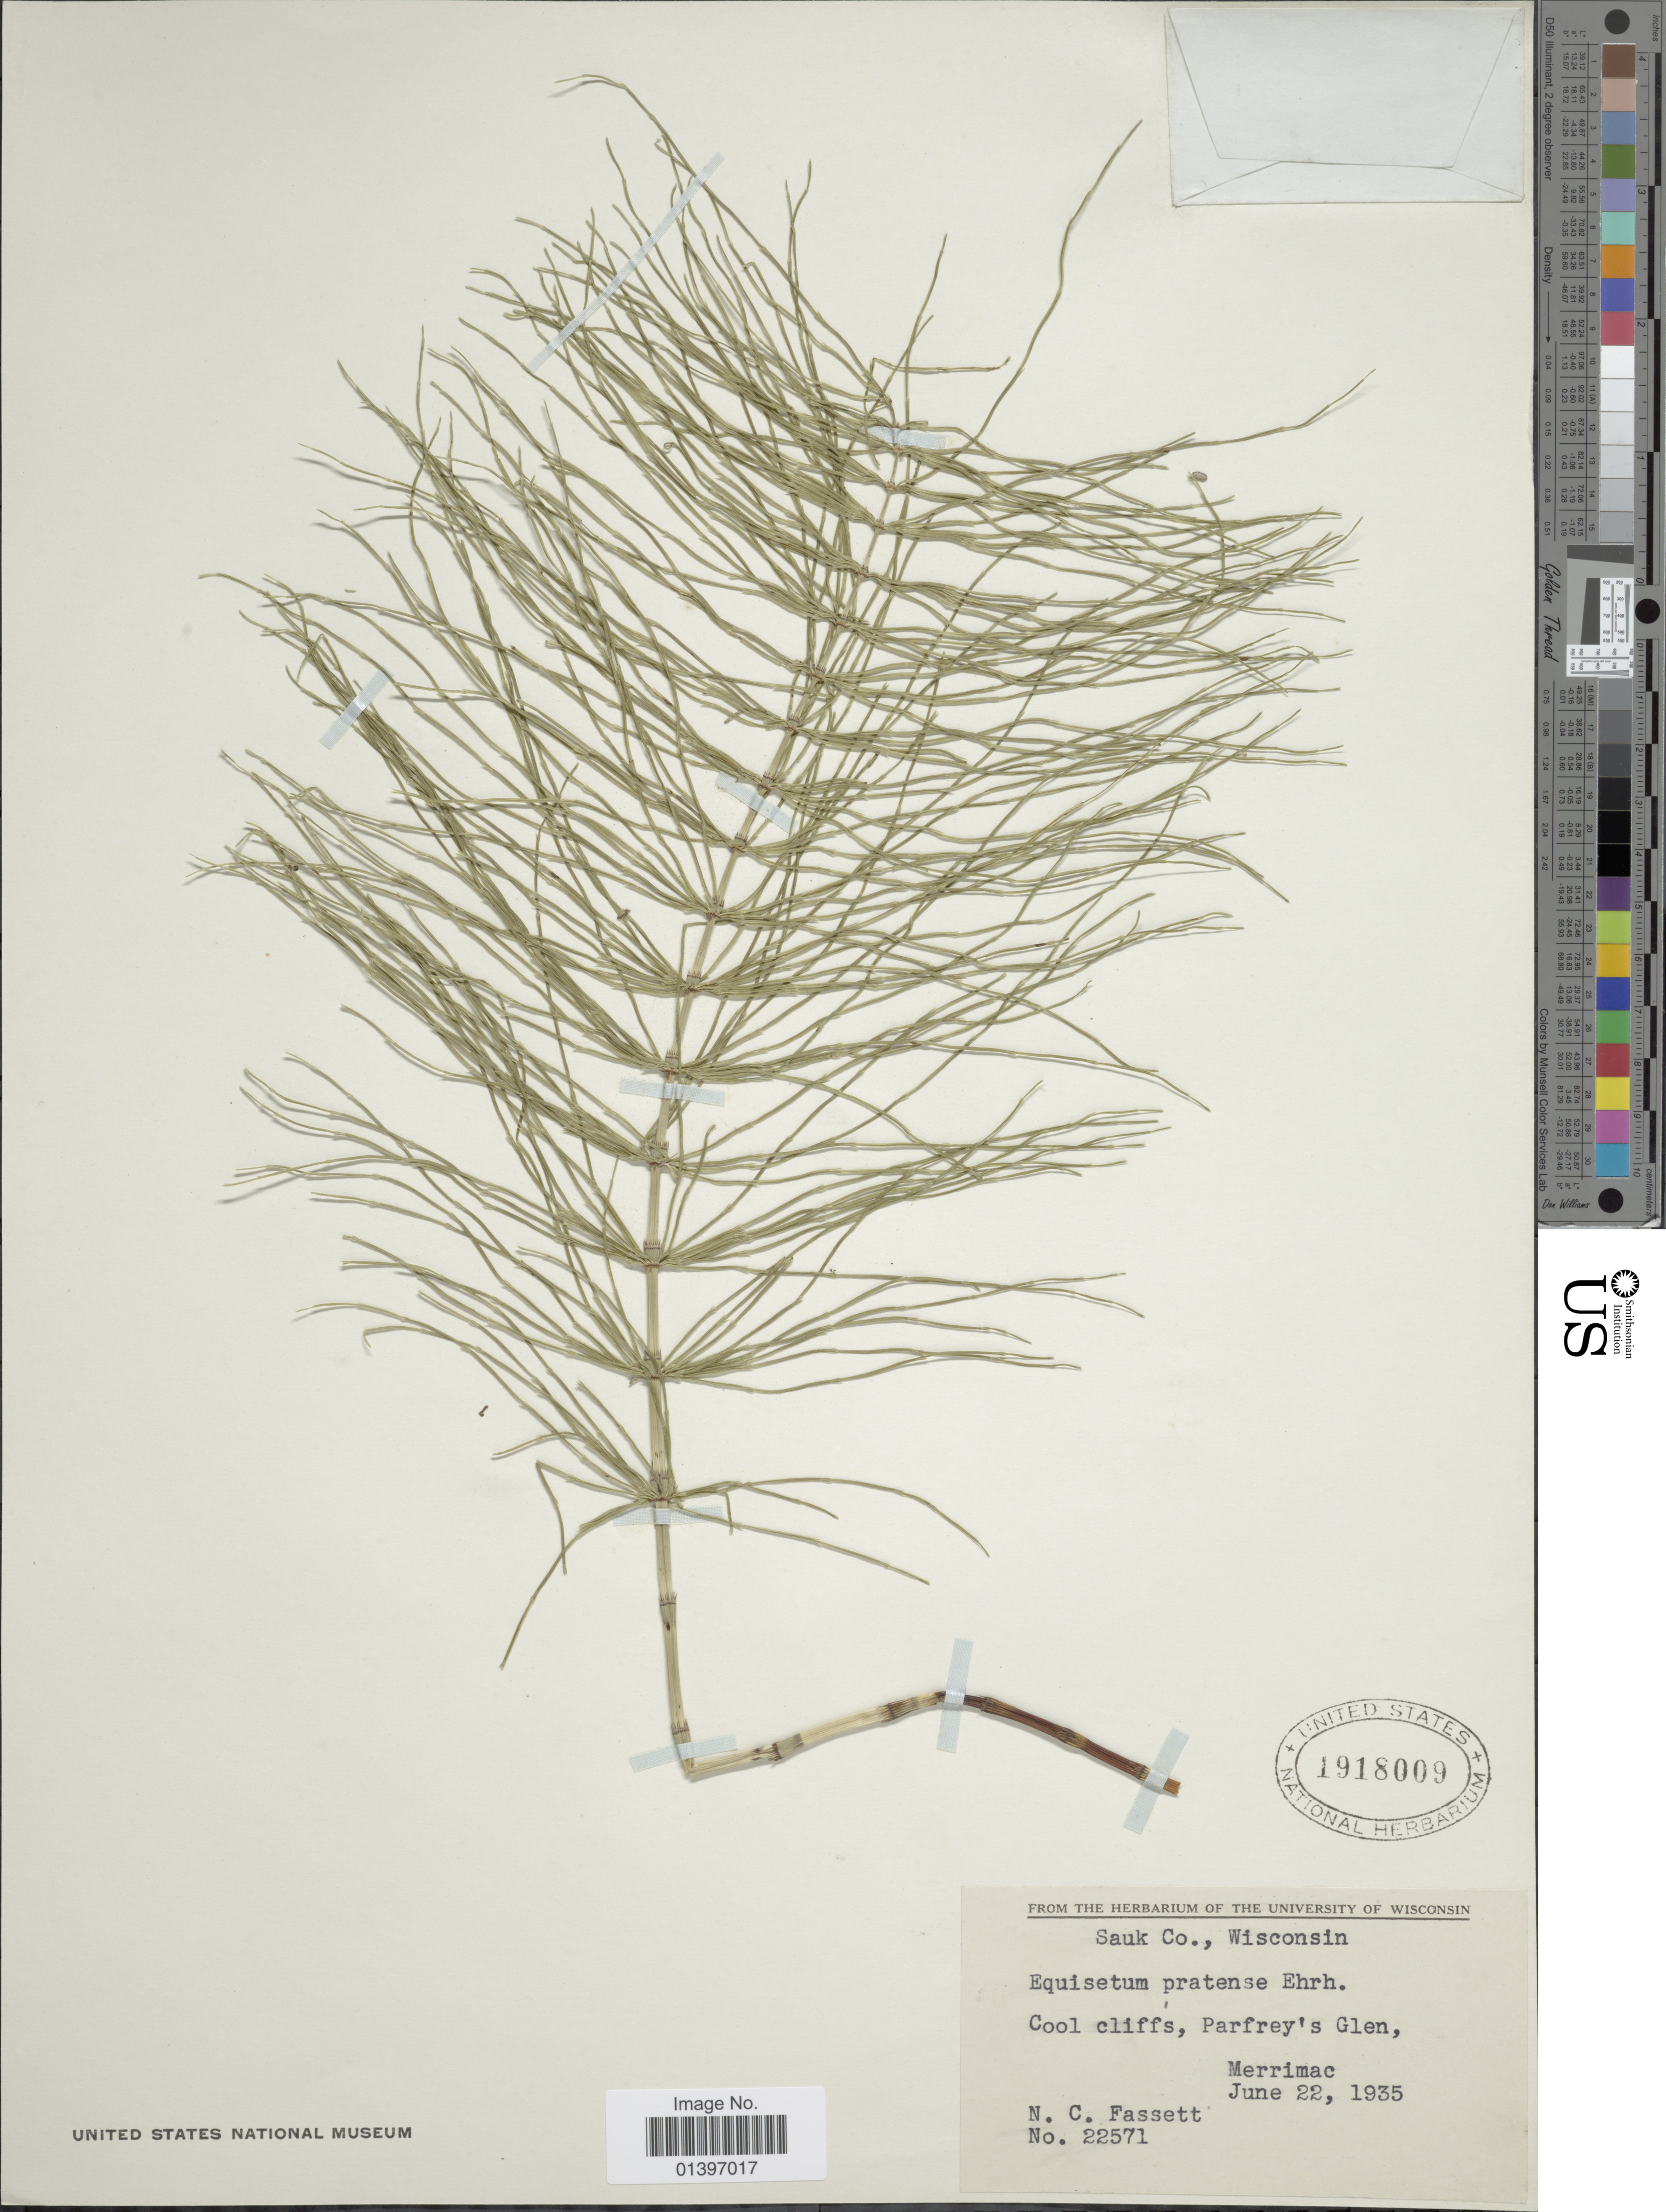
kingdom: Plantae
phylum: Tracheophyta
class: Polypodiopsida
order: Equisetales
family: Equisetaceae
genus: Equisetum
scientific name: Equisetum pratense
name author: Ehrh.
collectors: N. C. Fassett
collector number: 22571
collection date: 1935-06-22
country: United States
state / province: Wisconsin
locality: Cool Cliffs, Parfrey's Glen, Merrimac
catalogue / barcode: US 1918009